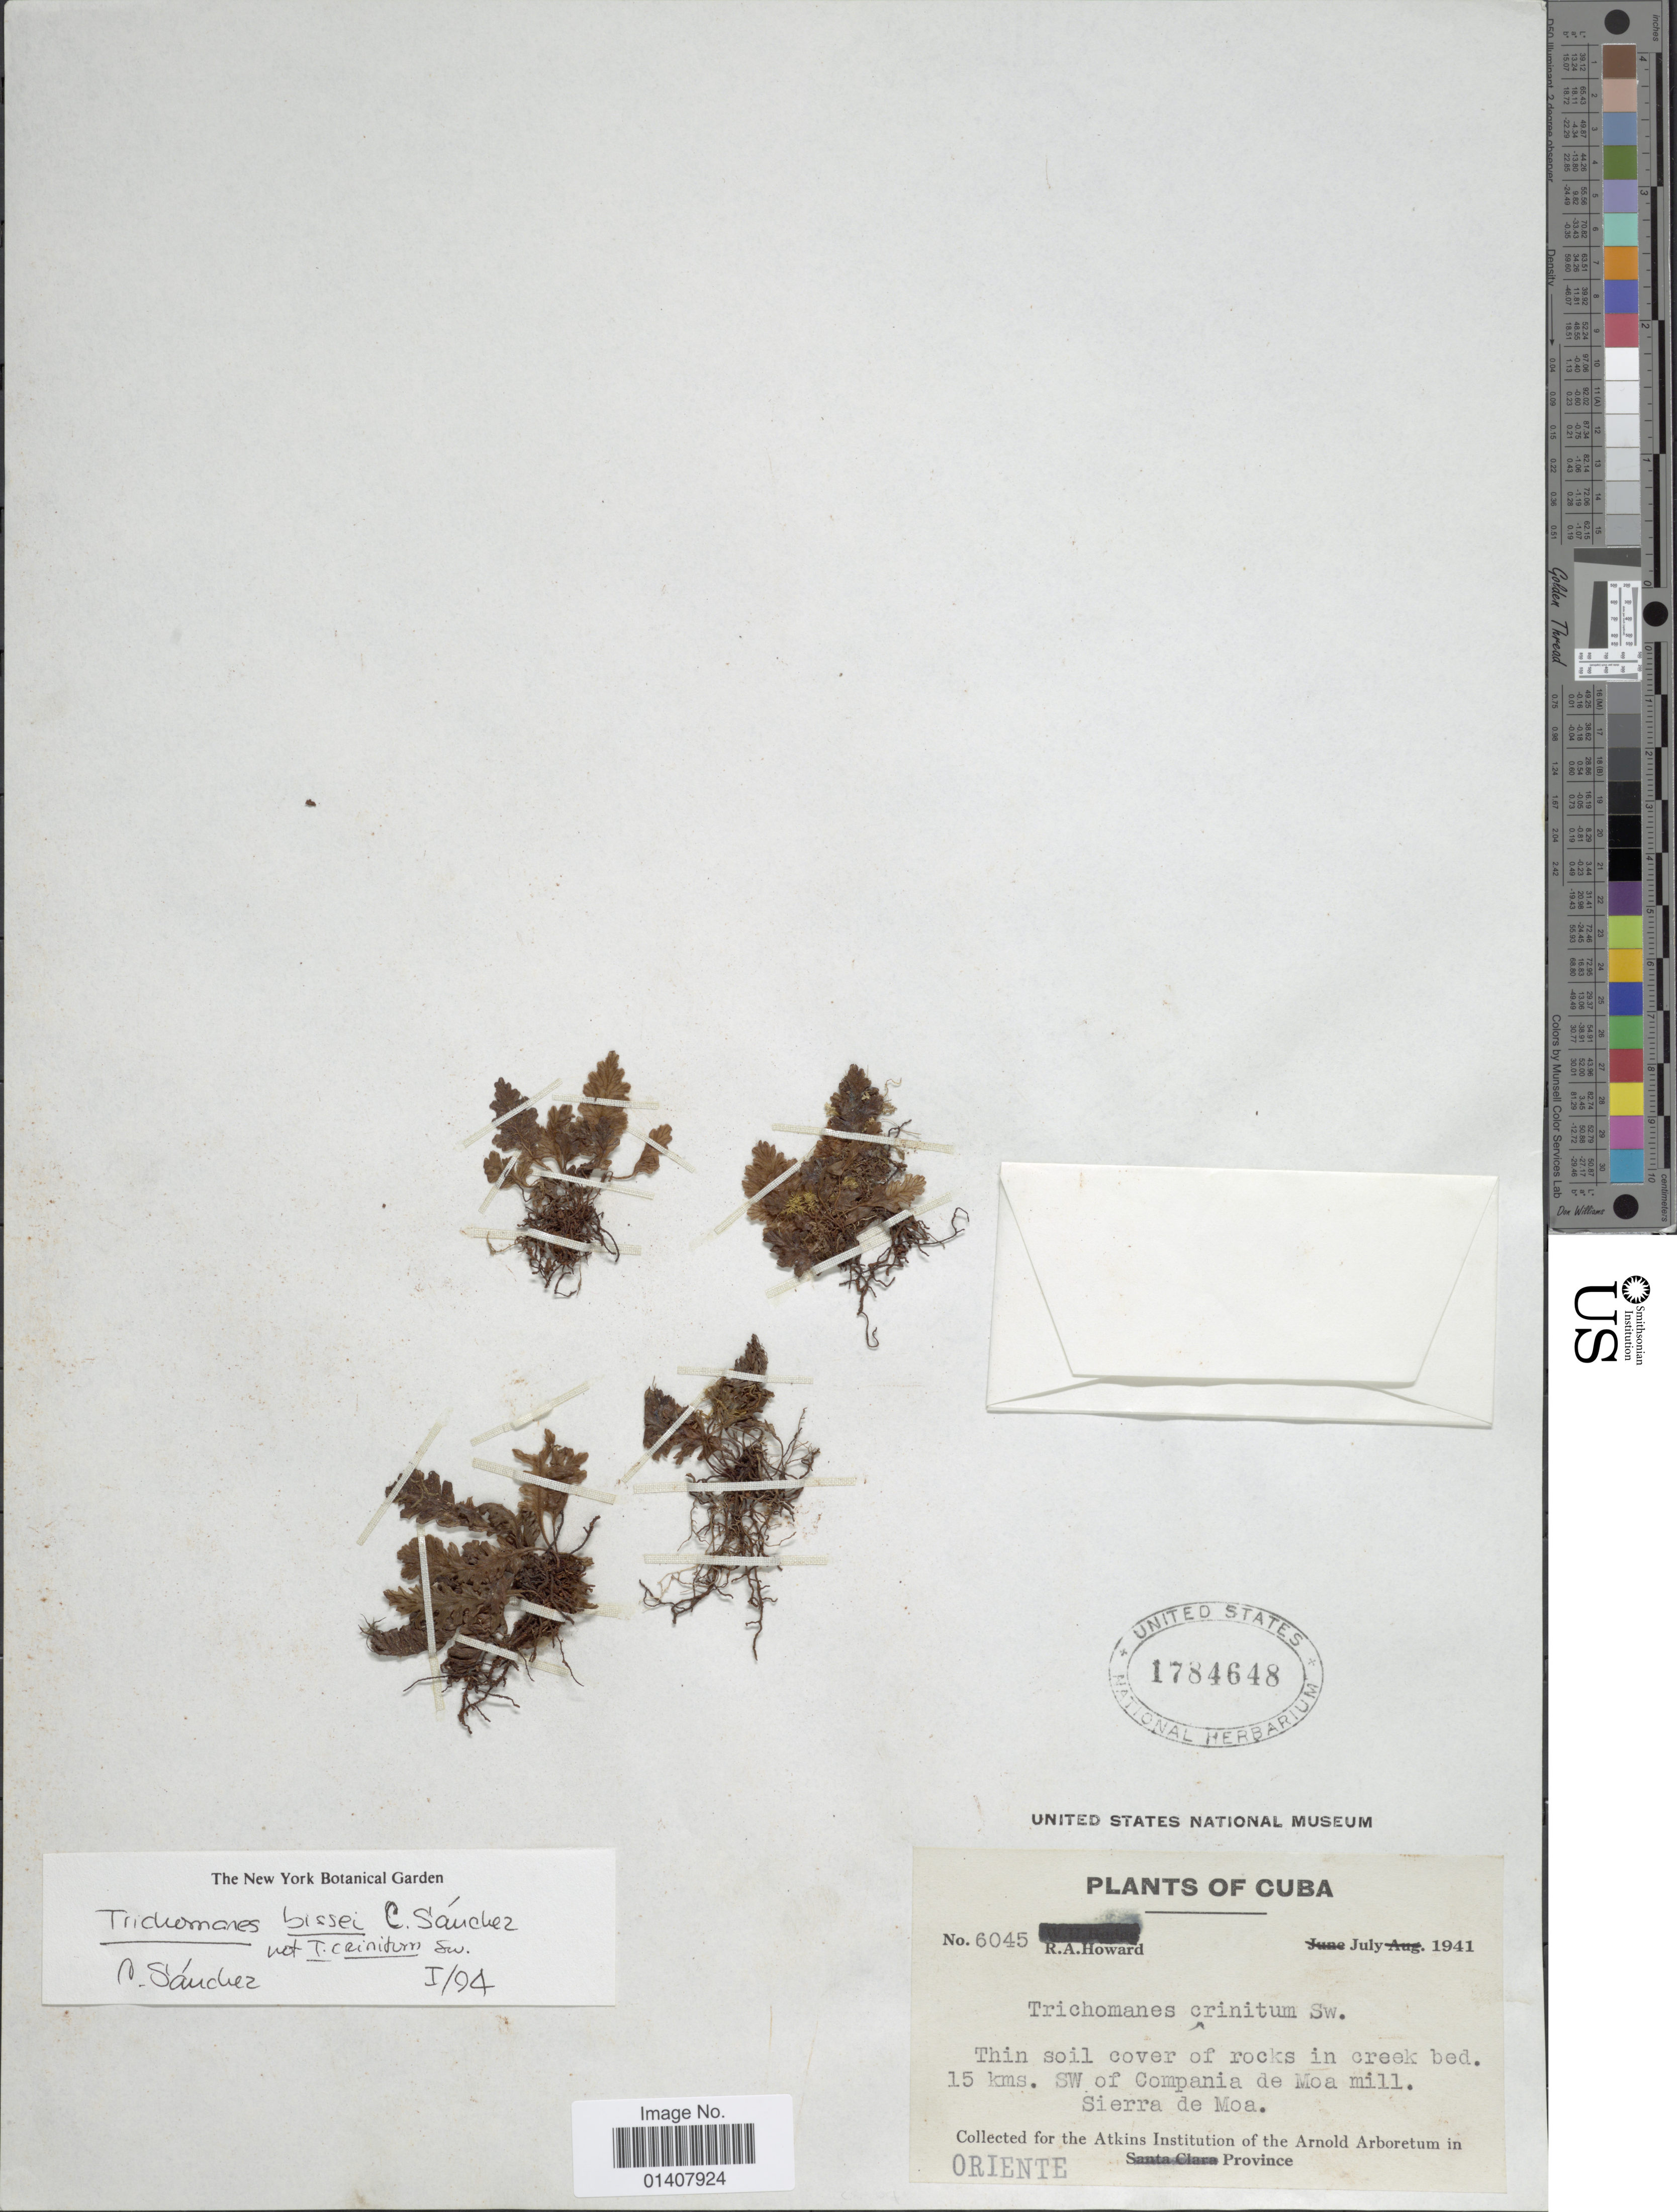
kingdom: Plantae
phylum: Tracheophyta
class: Polypodiopsida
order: Hymenophyllales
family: Hymenophyllaceae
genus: Trichomanes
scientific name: Trichomanes bissei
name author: C. Sánchez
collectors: R. A. Howard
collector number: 6045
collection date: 1941-07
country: Cuba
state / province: Oriente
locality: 15kms SW of Compania de Moa mill, Sierra de Moa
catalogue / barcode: US 1784648